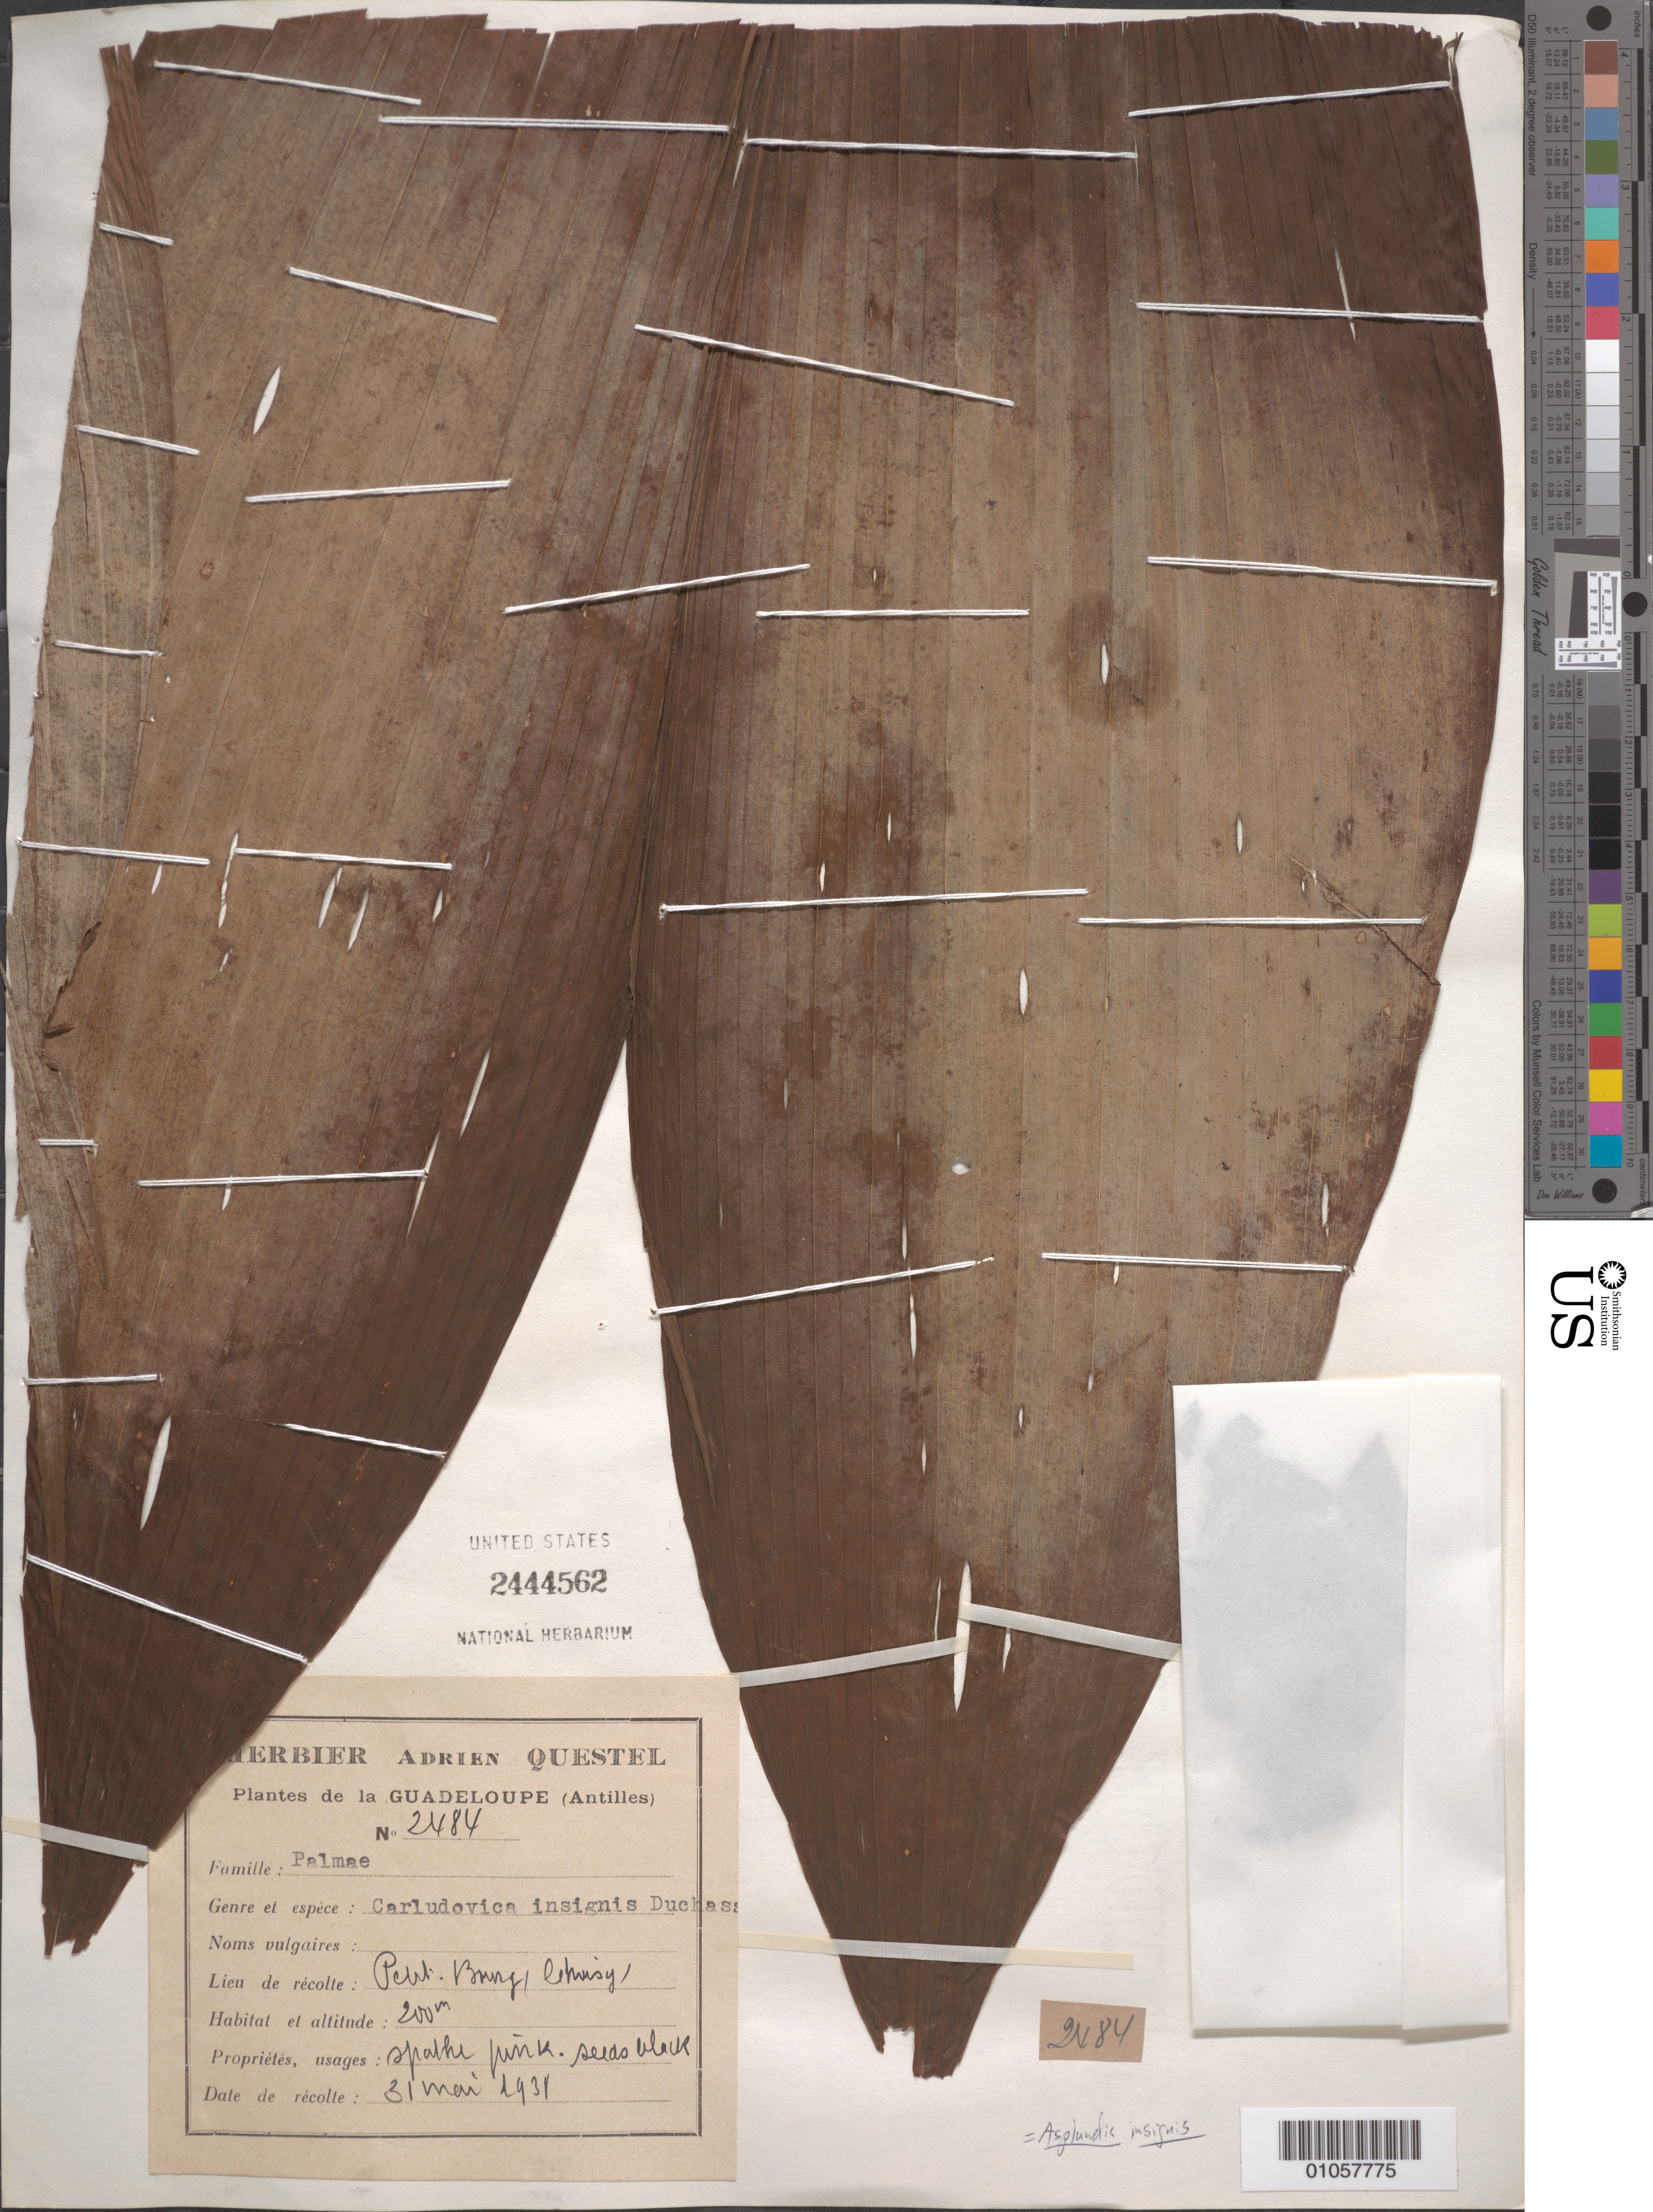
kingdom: Plantae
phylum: Tracheophyta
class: Liliopsida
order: Pandanales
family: Cyclanthaceae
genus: Asplundia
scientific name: Asplundia insignis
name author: (Duchass. ex Griseb.) Harling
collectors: A. Questel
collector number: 2484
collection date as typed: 31 May 1931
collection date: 1931-05-31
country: Guadeloupe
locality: Petit Bourg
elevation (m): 200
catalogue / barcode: US 2444562